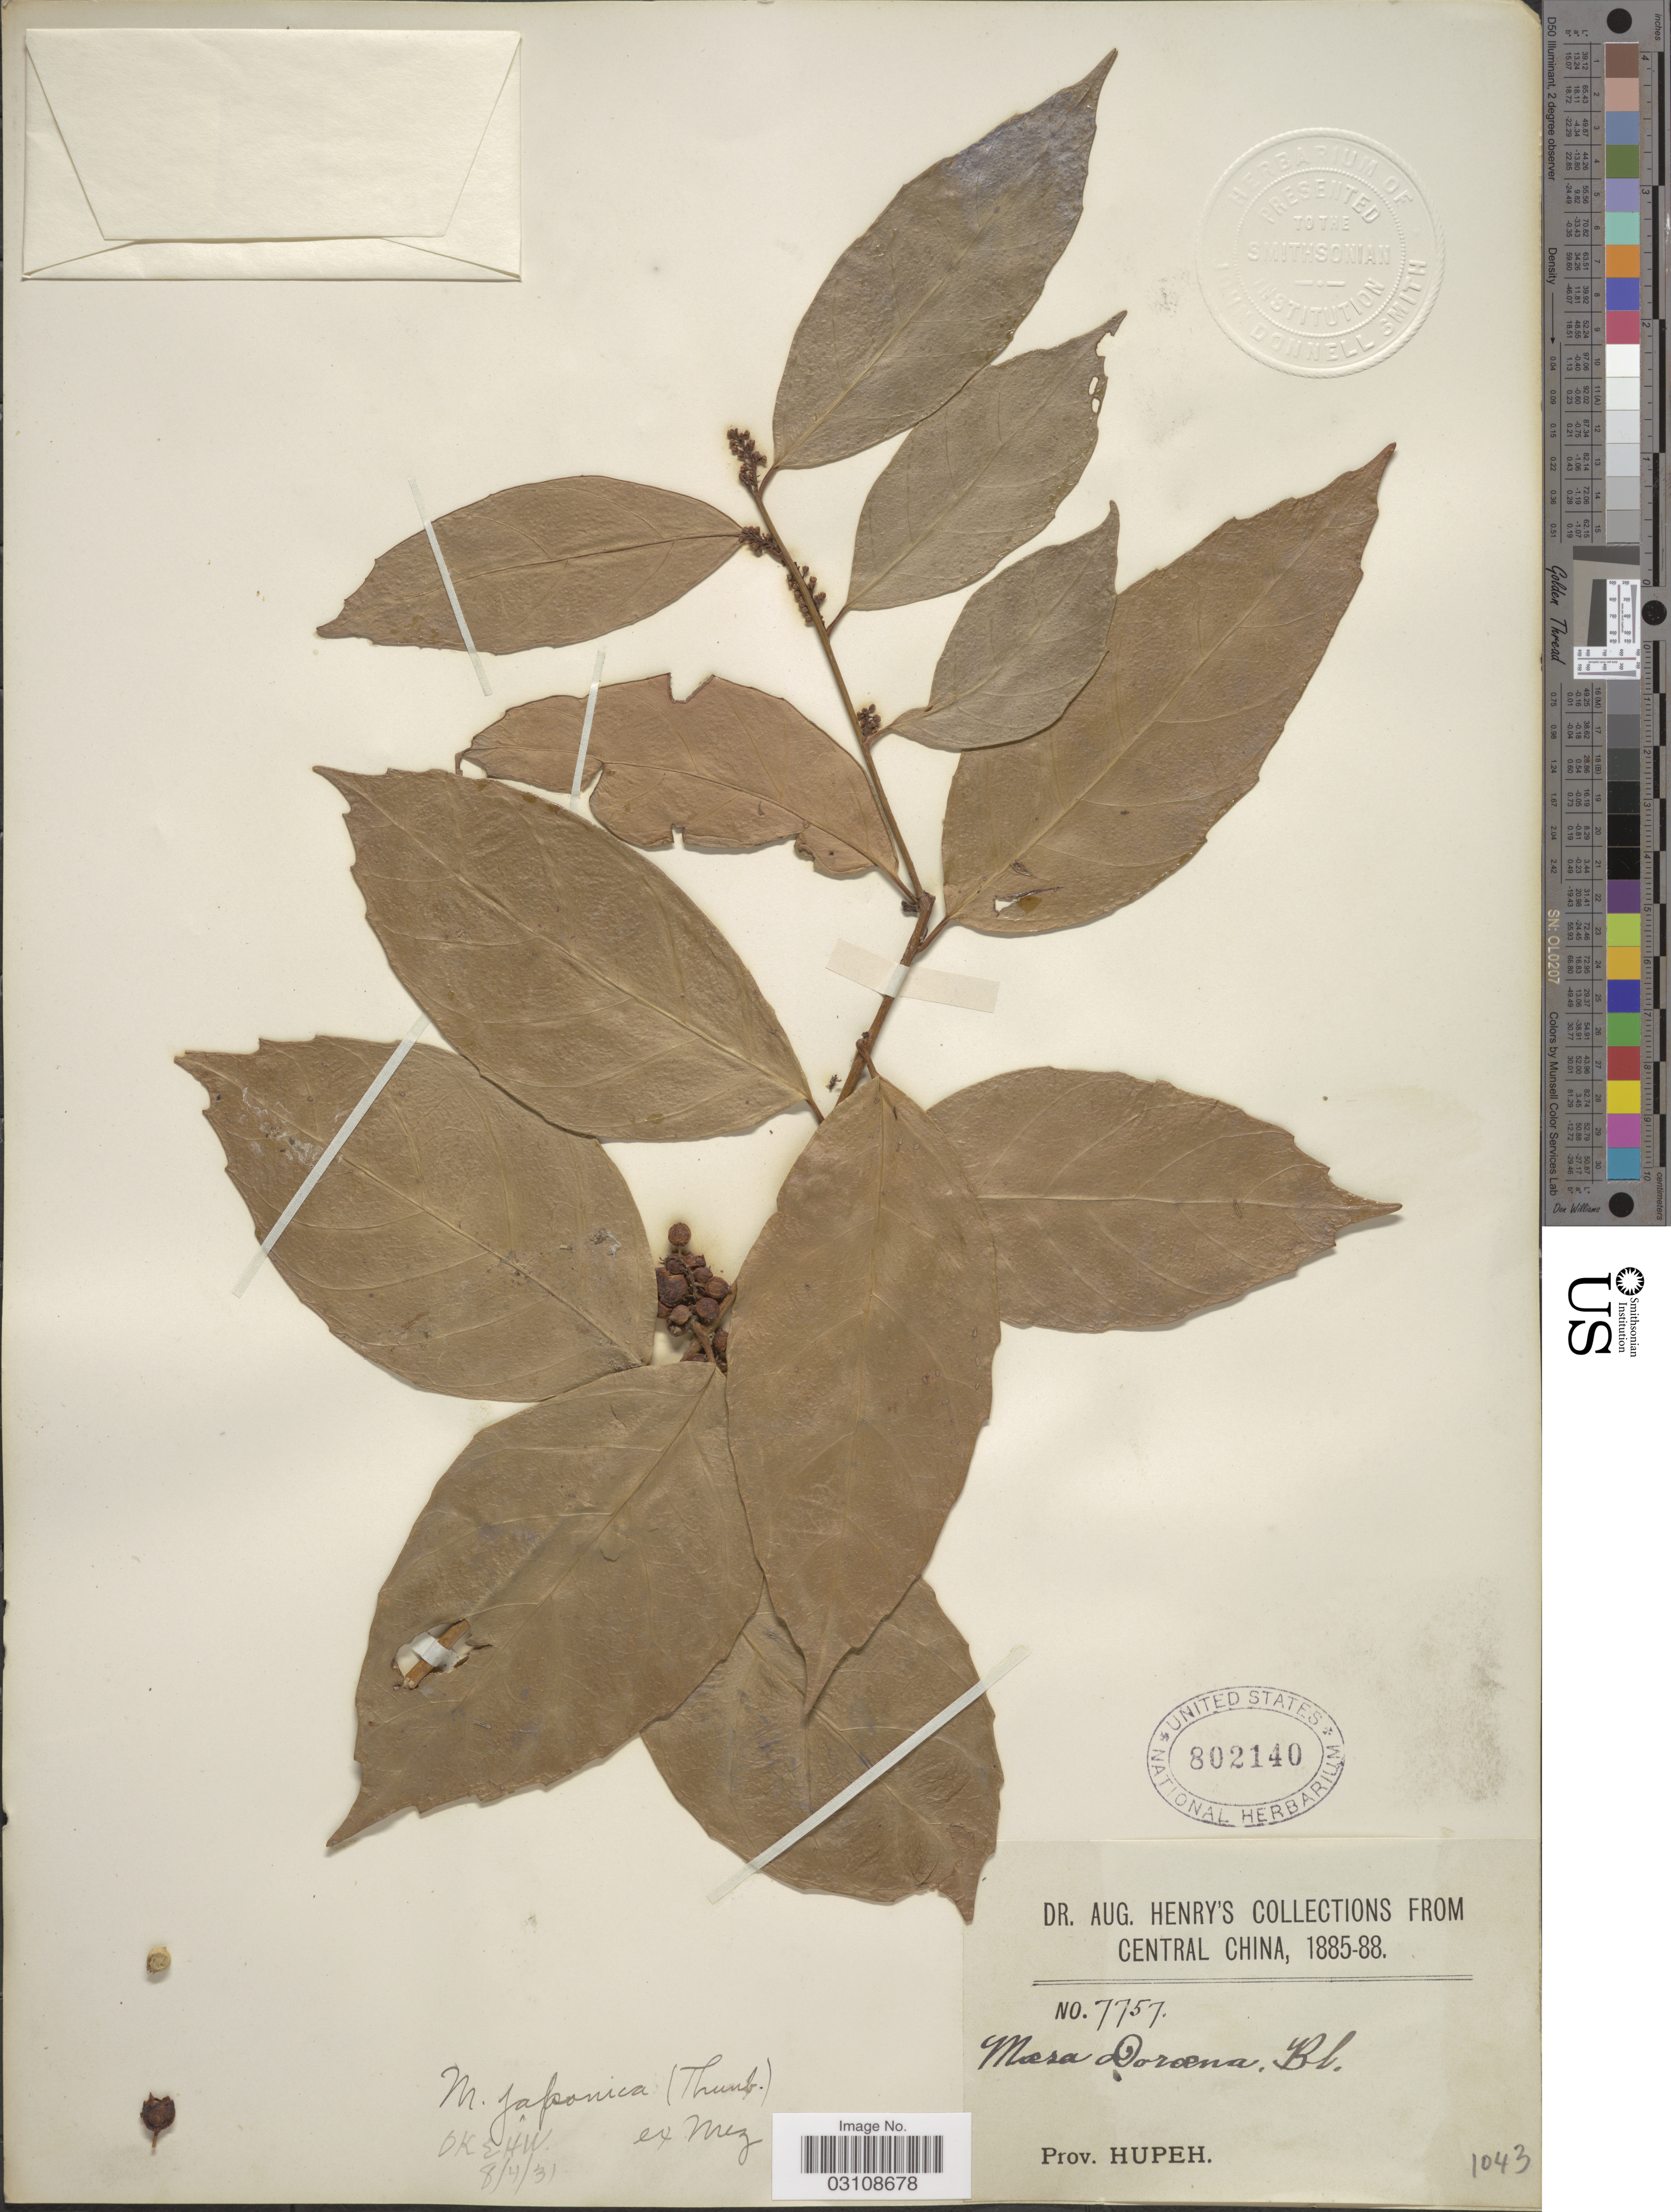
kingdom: Plantae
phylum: Tracheophyta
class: Magnoliopsida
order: Ericales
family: Primulaceae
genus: Maesa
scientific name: Maesa japonica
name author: Merr.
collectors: A. Henry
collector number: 7757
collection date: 1885/1888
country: China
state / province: Hubei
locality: Central China, Prov. Hupeh.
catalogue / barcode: US 802140